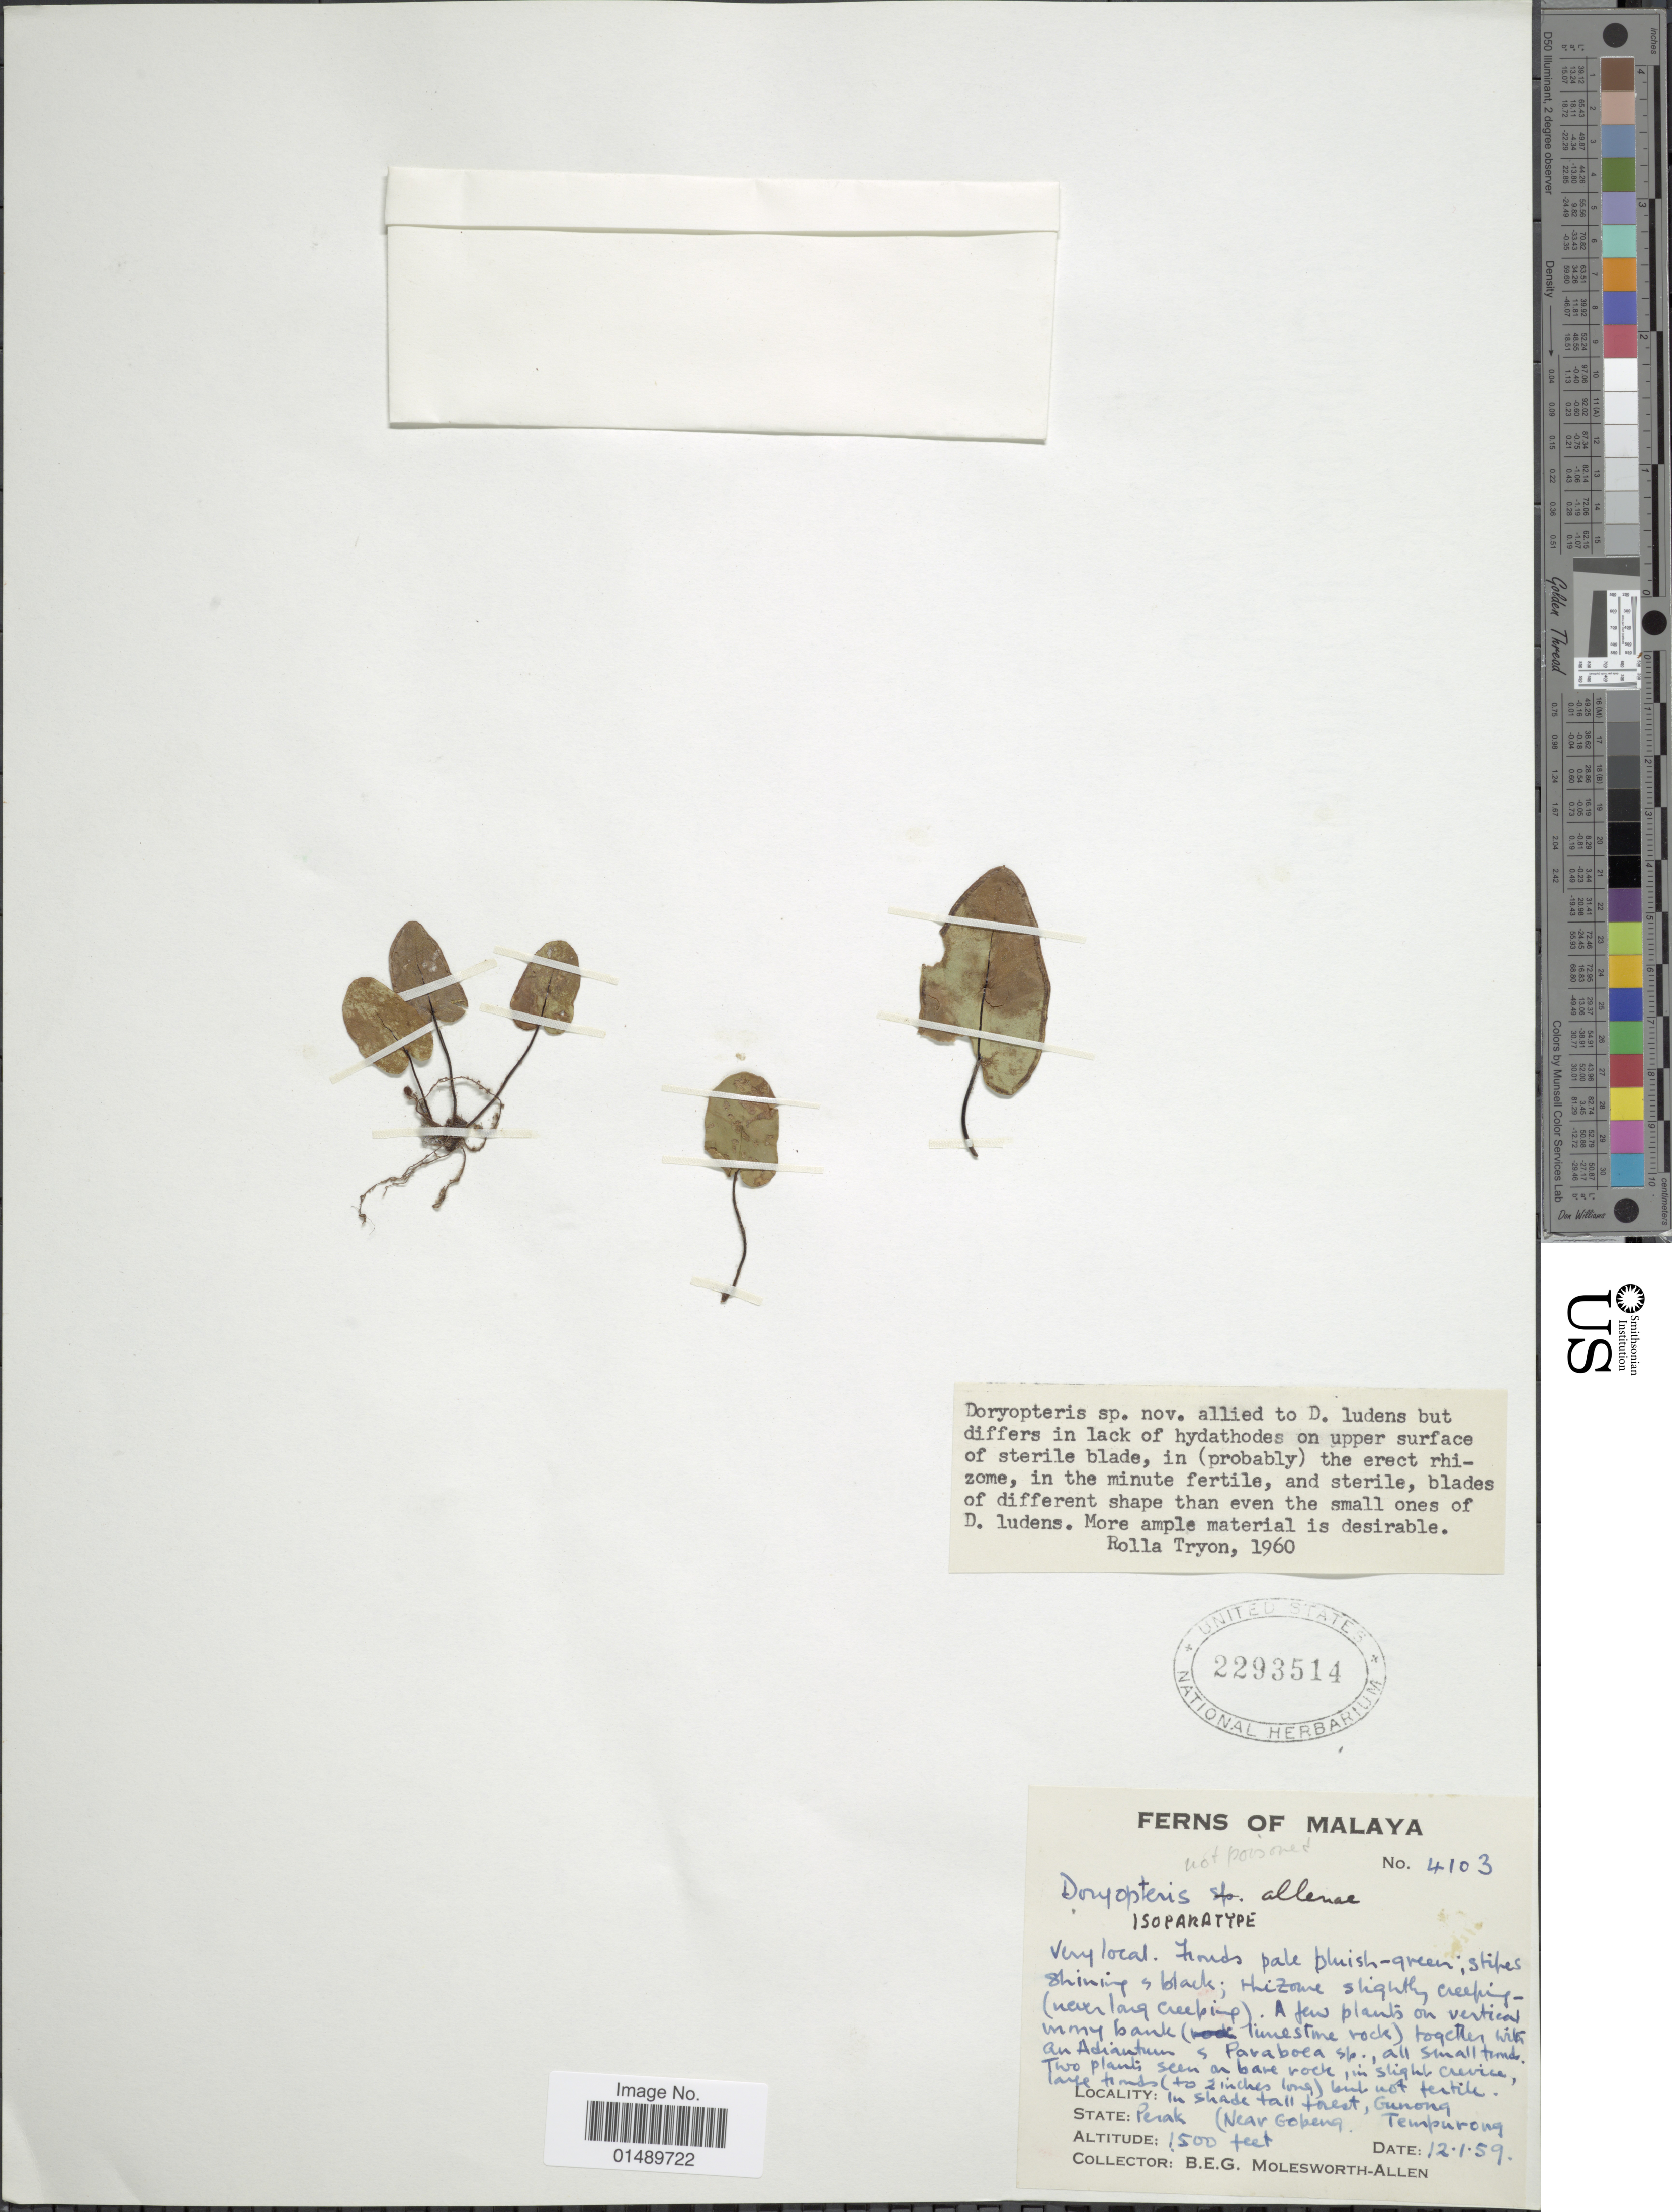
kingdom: Plantae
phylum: Tracheophyta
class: Polypodiopsida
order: Polypodiales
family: Pteridaceae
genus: Calciphilopteris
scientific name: Calciphilopteris alleniae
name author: (R.M. Tryon) Yesilyurt & H. Schneid.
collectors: B. E. G. Molesworth-Allen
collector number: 4103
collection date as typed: Transcribed d/m/y: 12/1/59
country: Malaysia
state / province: Perak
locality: Malaya, Gunong, near Gopeng Tempurong.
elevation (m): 457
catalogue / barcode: US 2293514